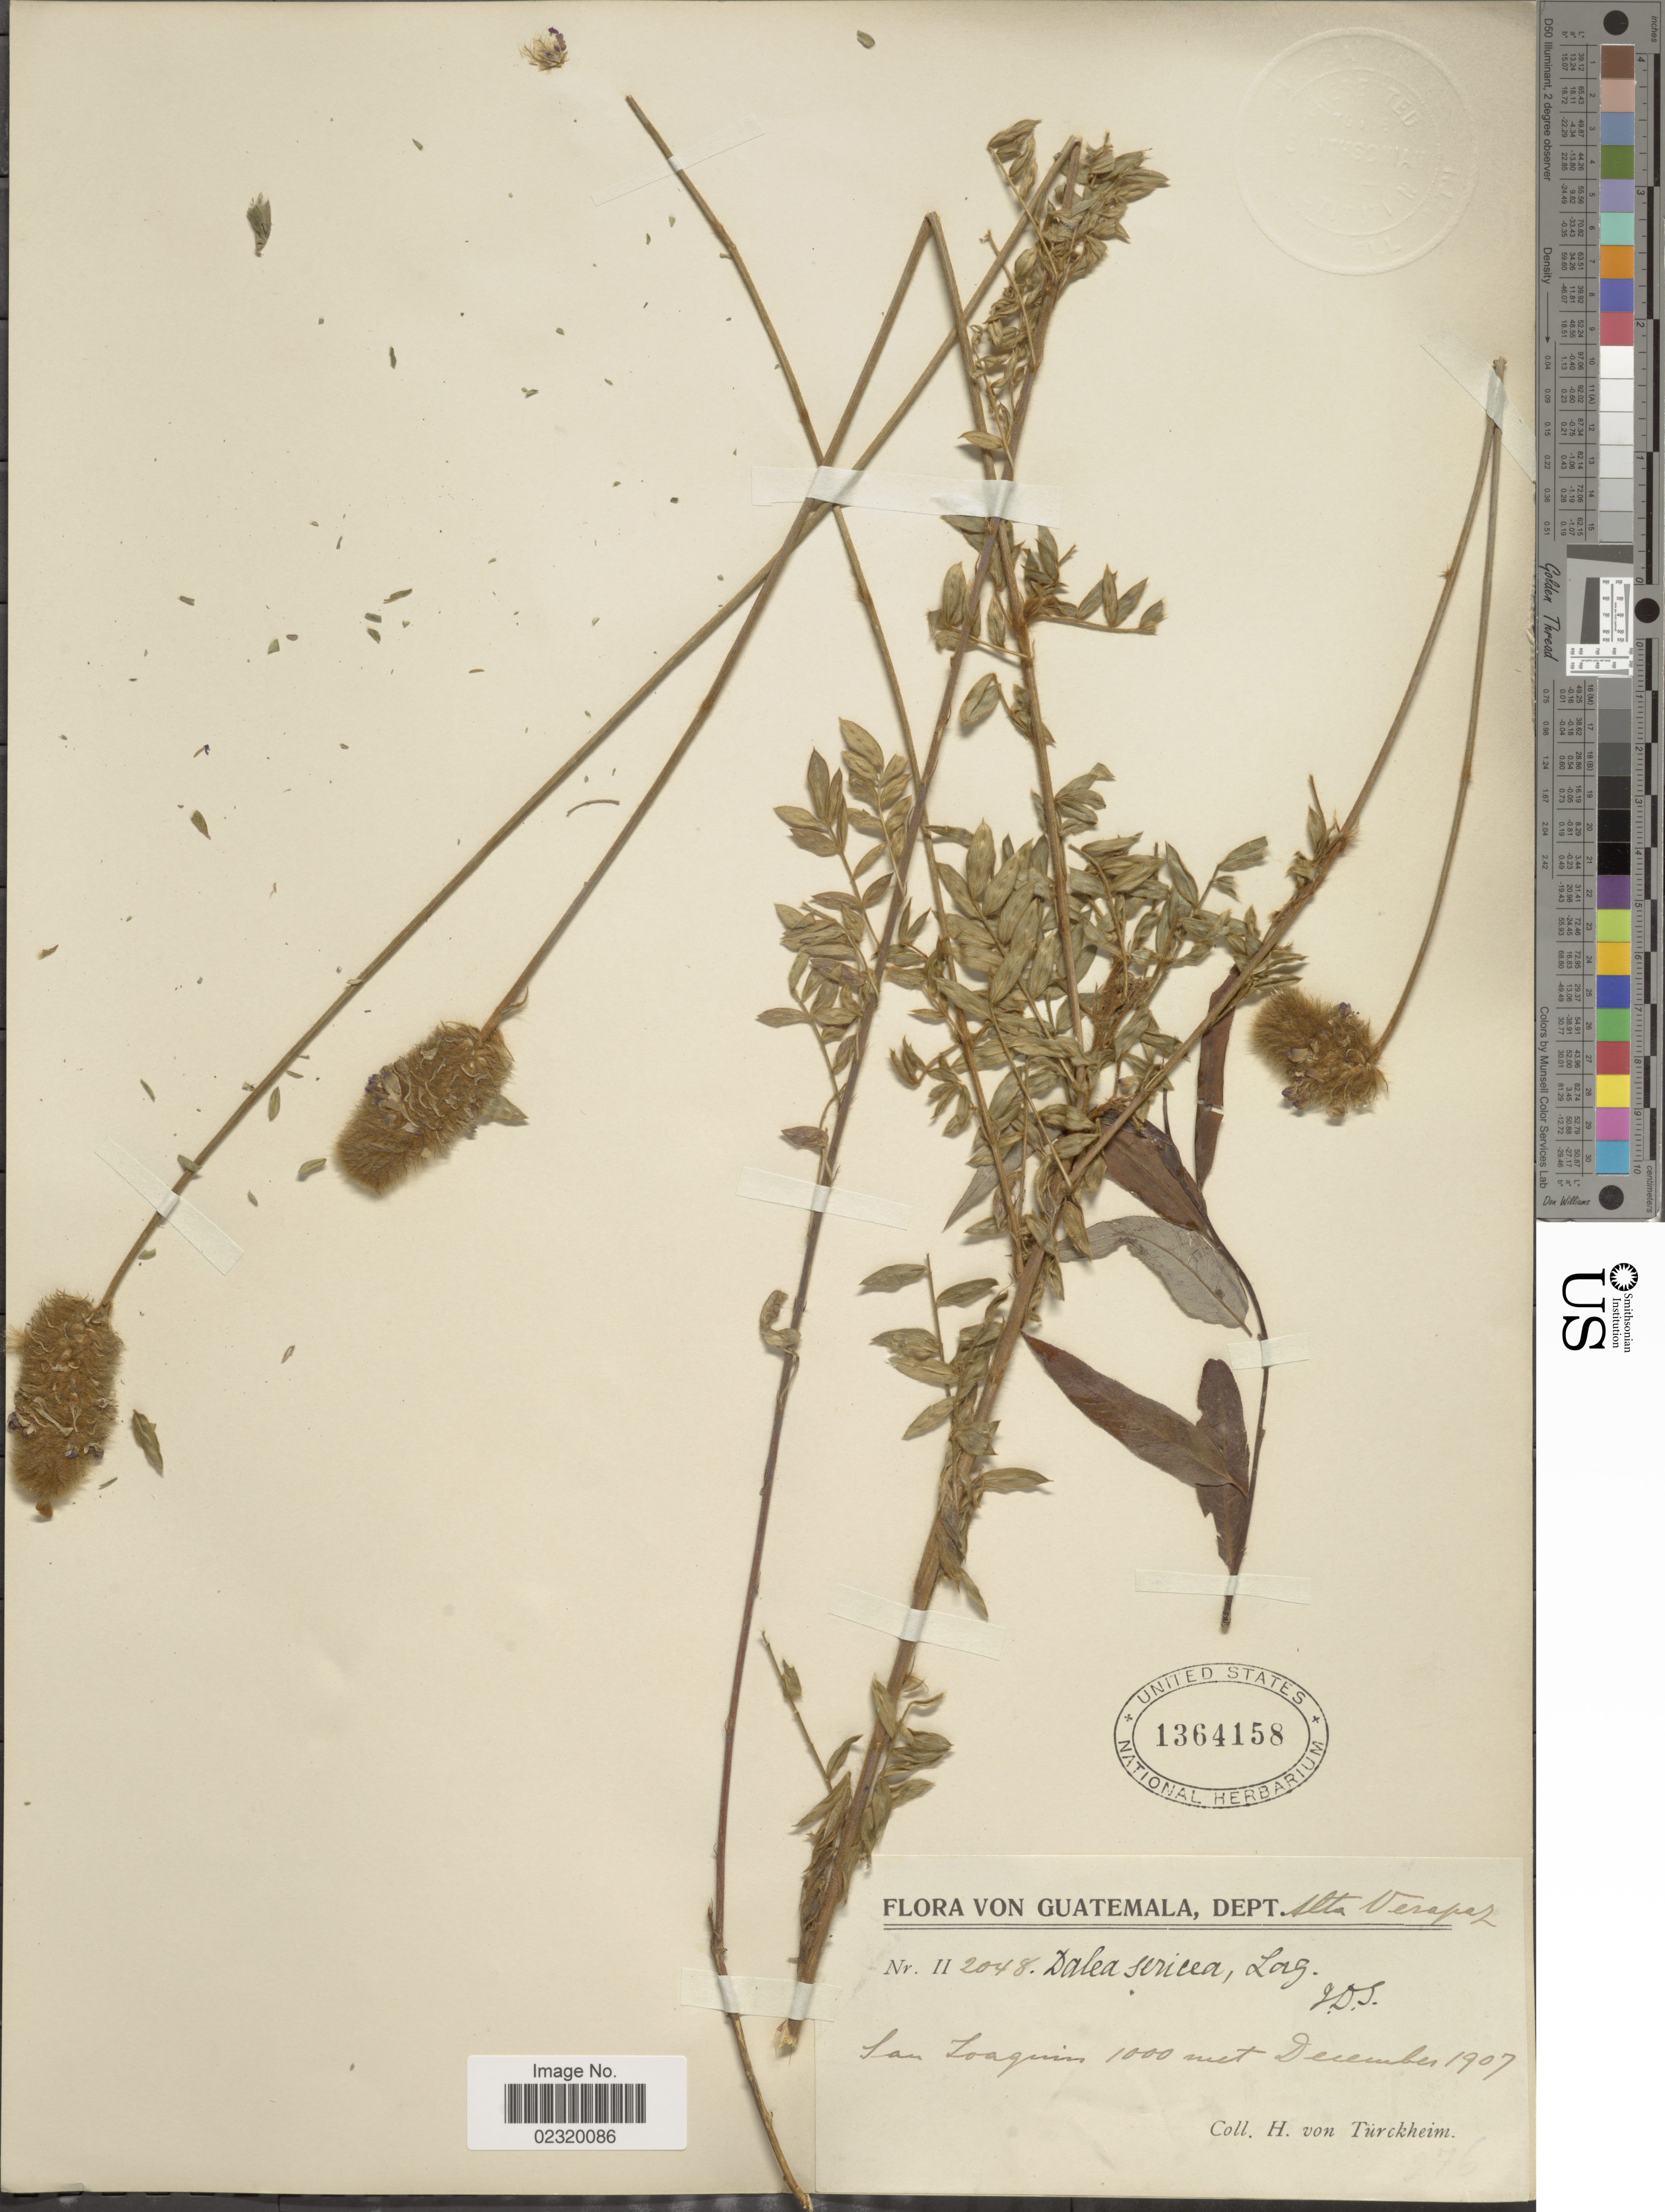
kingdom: Plantae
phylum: Tracheophyta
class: Magnoliopsida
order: Fabales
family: Fabaceae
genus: Dalea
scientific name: Dalea sericea var. sericea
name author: Lag.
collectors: H. von Türckheim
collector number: II 2048*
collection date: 1907-12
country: Guatemala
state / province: Alta Verapaz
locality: San Joaquin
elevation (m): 1000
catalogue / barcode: US 1364158